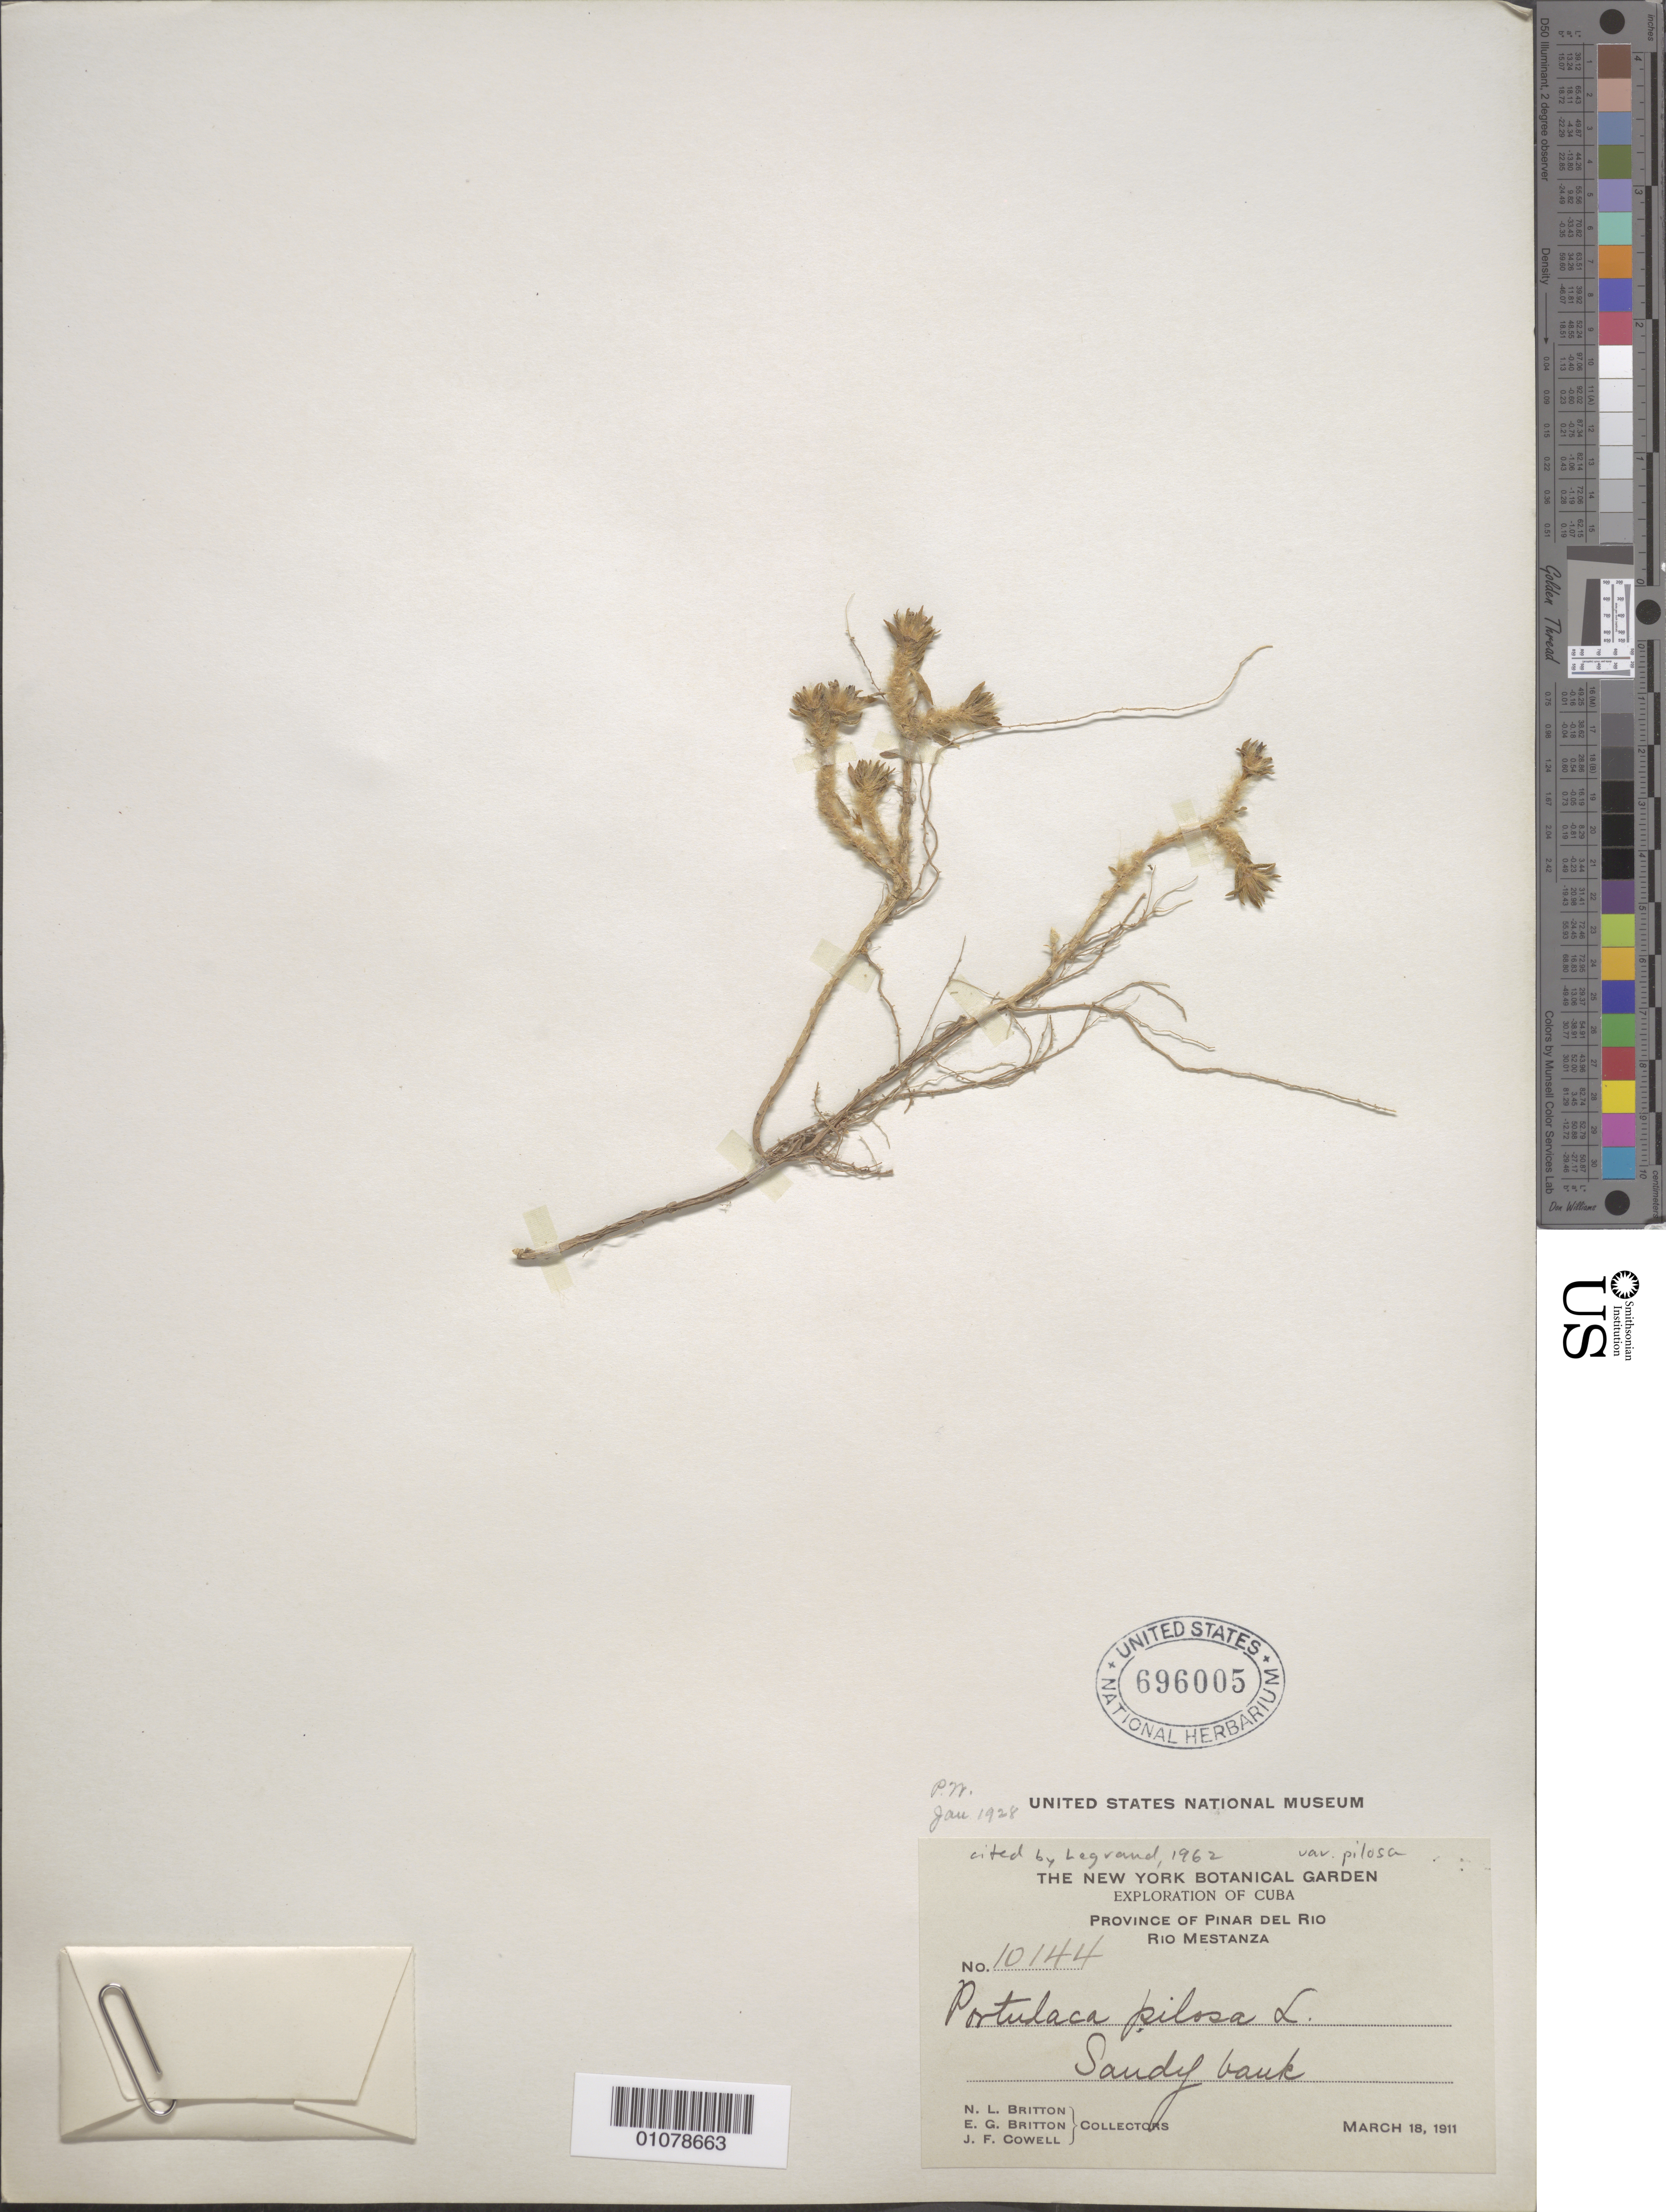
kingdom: Plantae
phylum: Tracheophyta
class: Magnoliopsida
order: Caryophyllales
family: Portulacaceae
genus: Portulaca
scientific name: Portulaca pilosa f. pilosa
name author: L.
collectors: N. Britton, E. G. Britton & J. F. Cowell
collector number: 10144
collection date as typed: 18 Mar 1911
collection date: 1911-03-18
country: Cuba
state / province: Pinar del Rio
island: Cuba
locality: Province of Pinar del Rio, Rio Mestanza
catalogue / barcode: US 696005